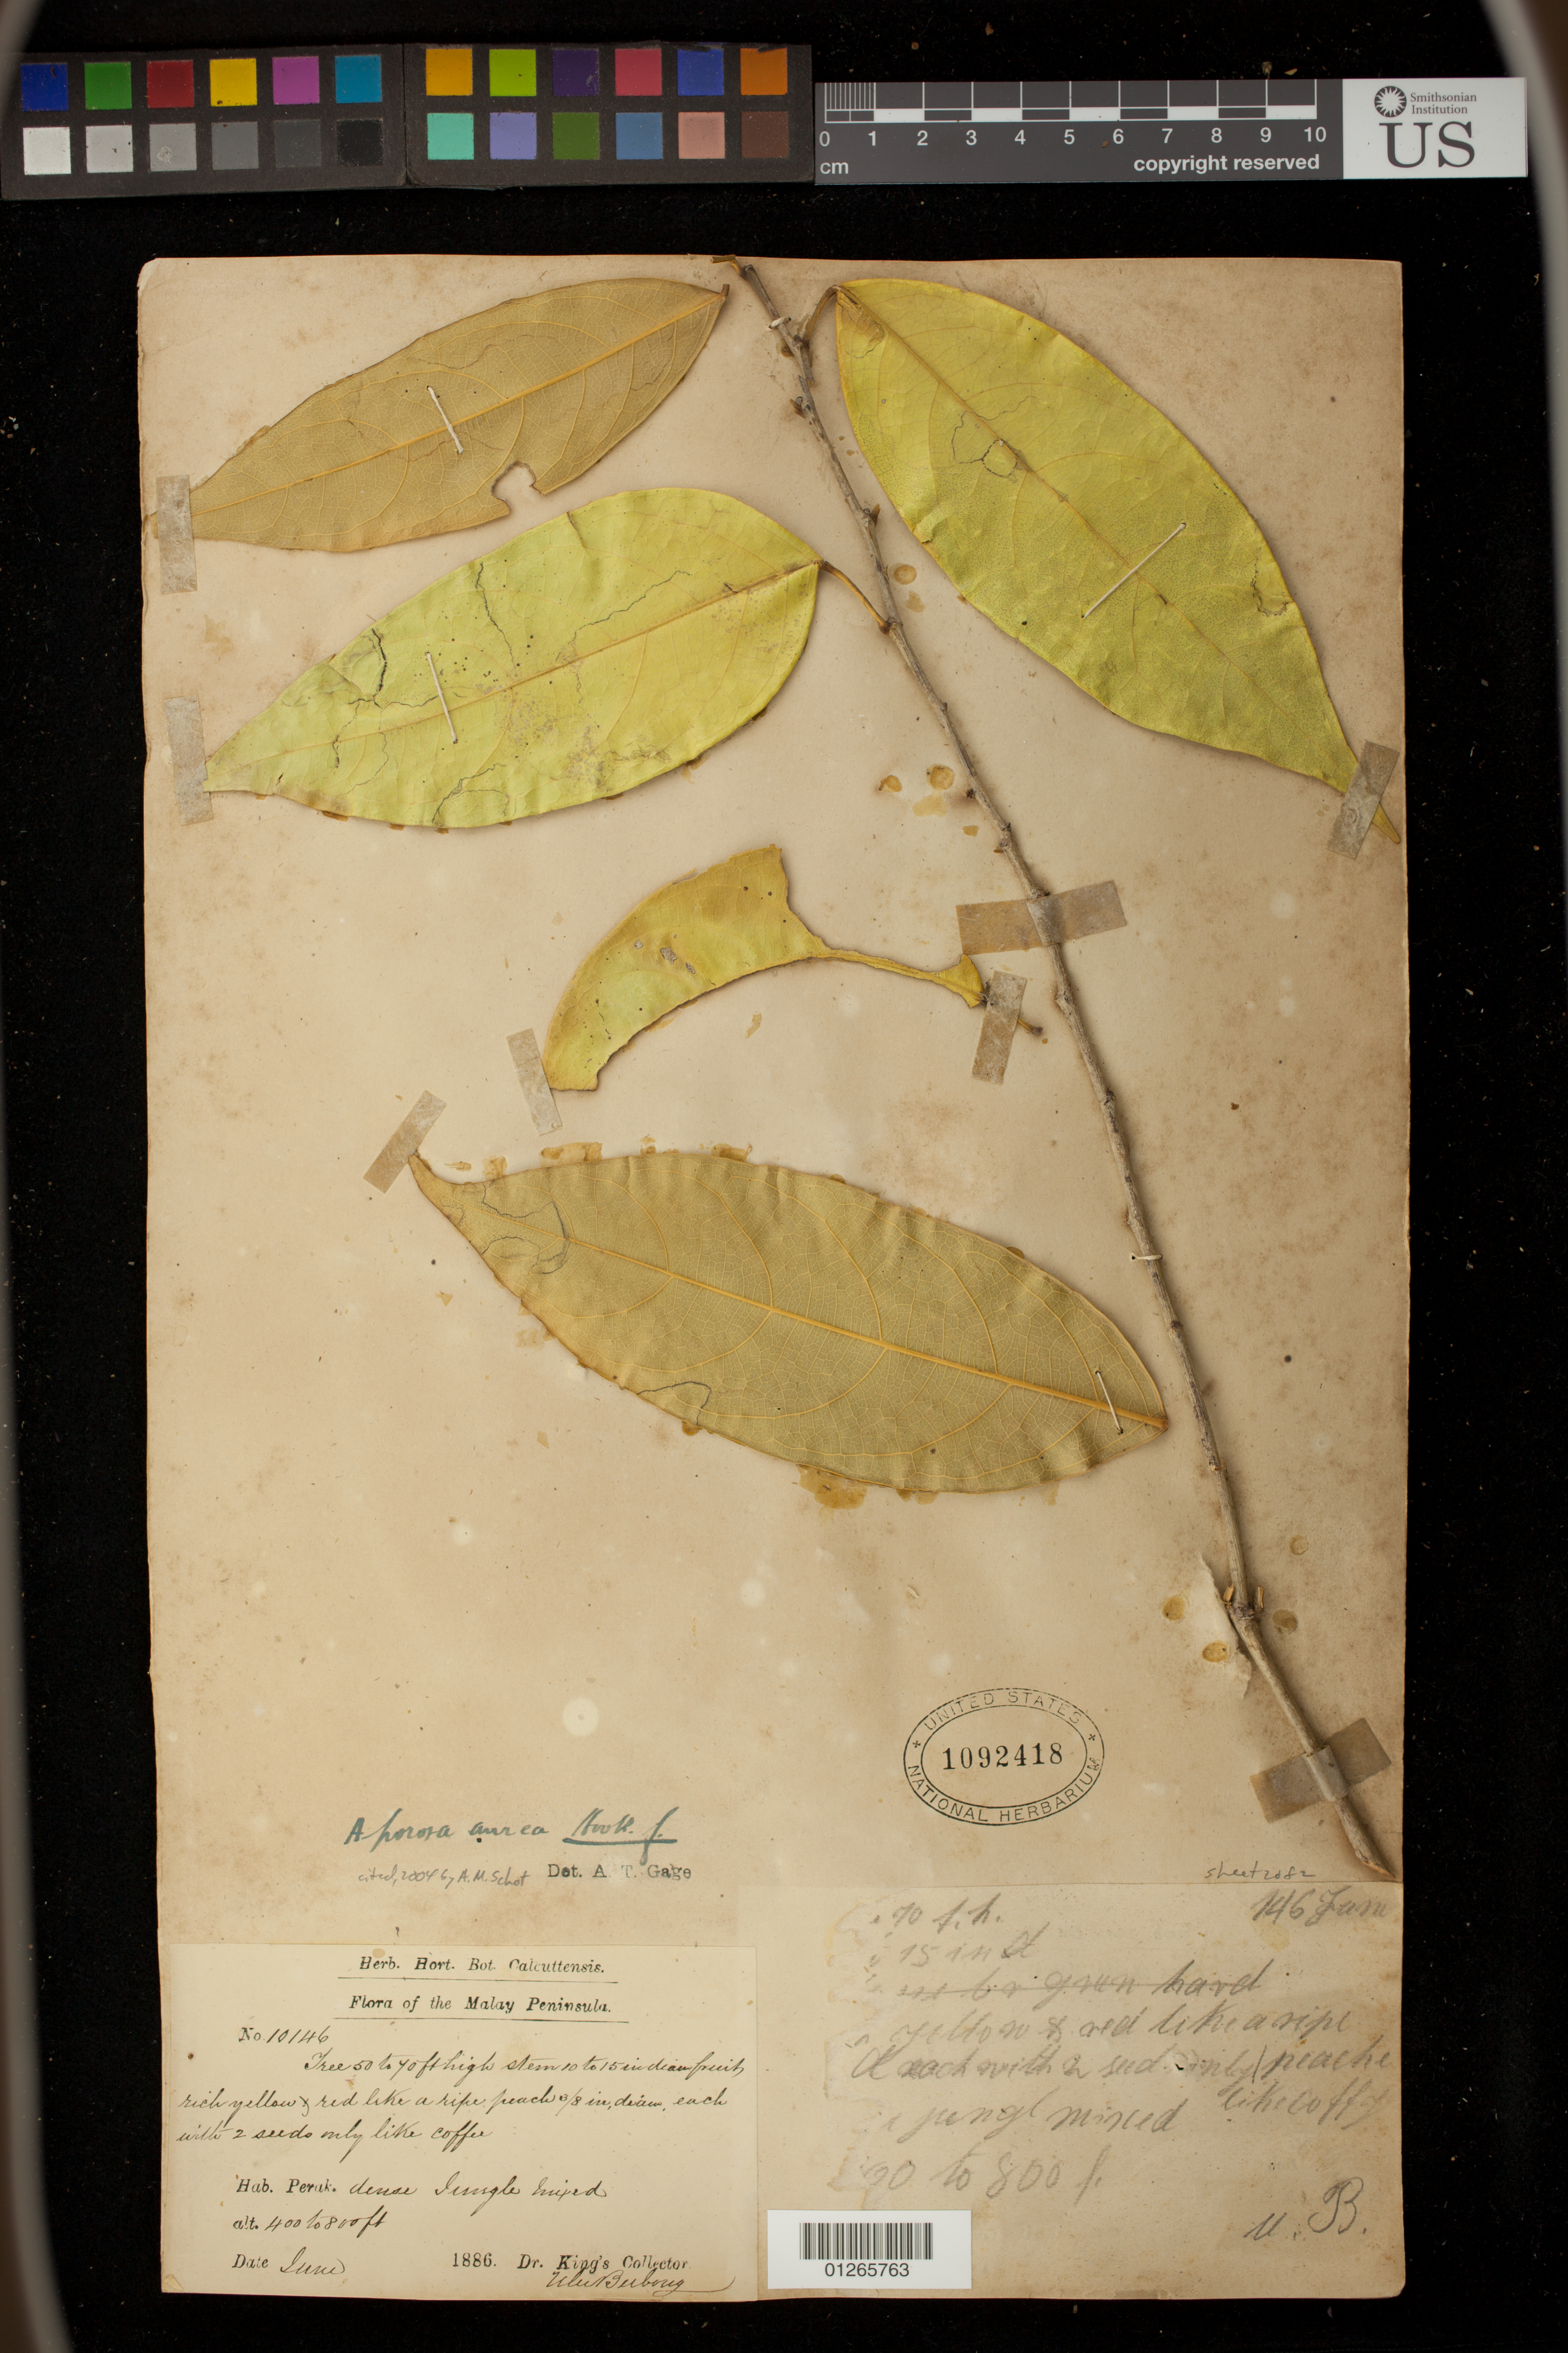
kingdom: Plantae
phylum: Tracheophyta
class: Magnoliopsida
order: Malpighiales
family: Phyllanthaceae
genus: Aporosa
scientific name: Aporosa aurea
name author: Hook. f.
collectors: King, --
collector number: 10146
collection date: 1886-06-01/1886-06-30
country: Malaysia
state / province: Perak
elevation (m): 122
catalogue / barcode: US 1092418